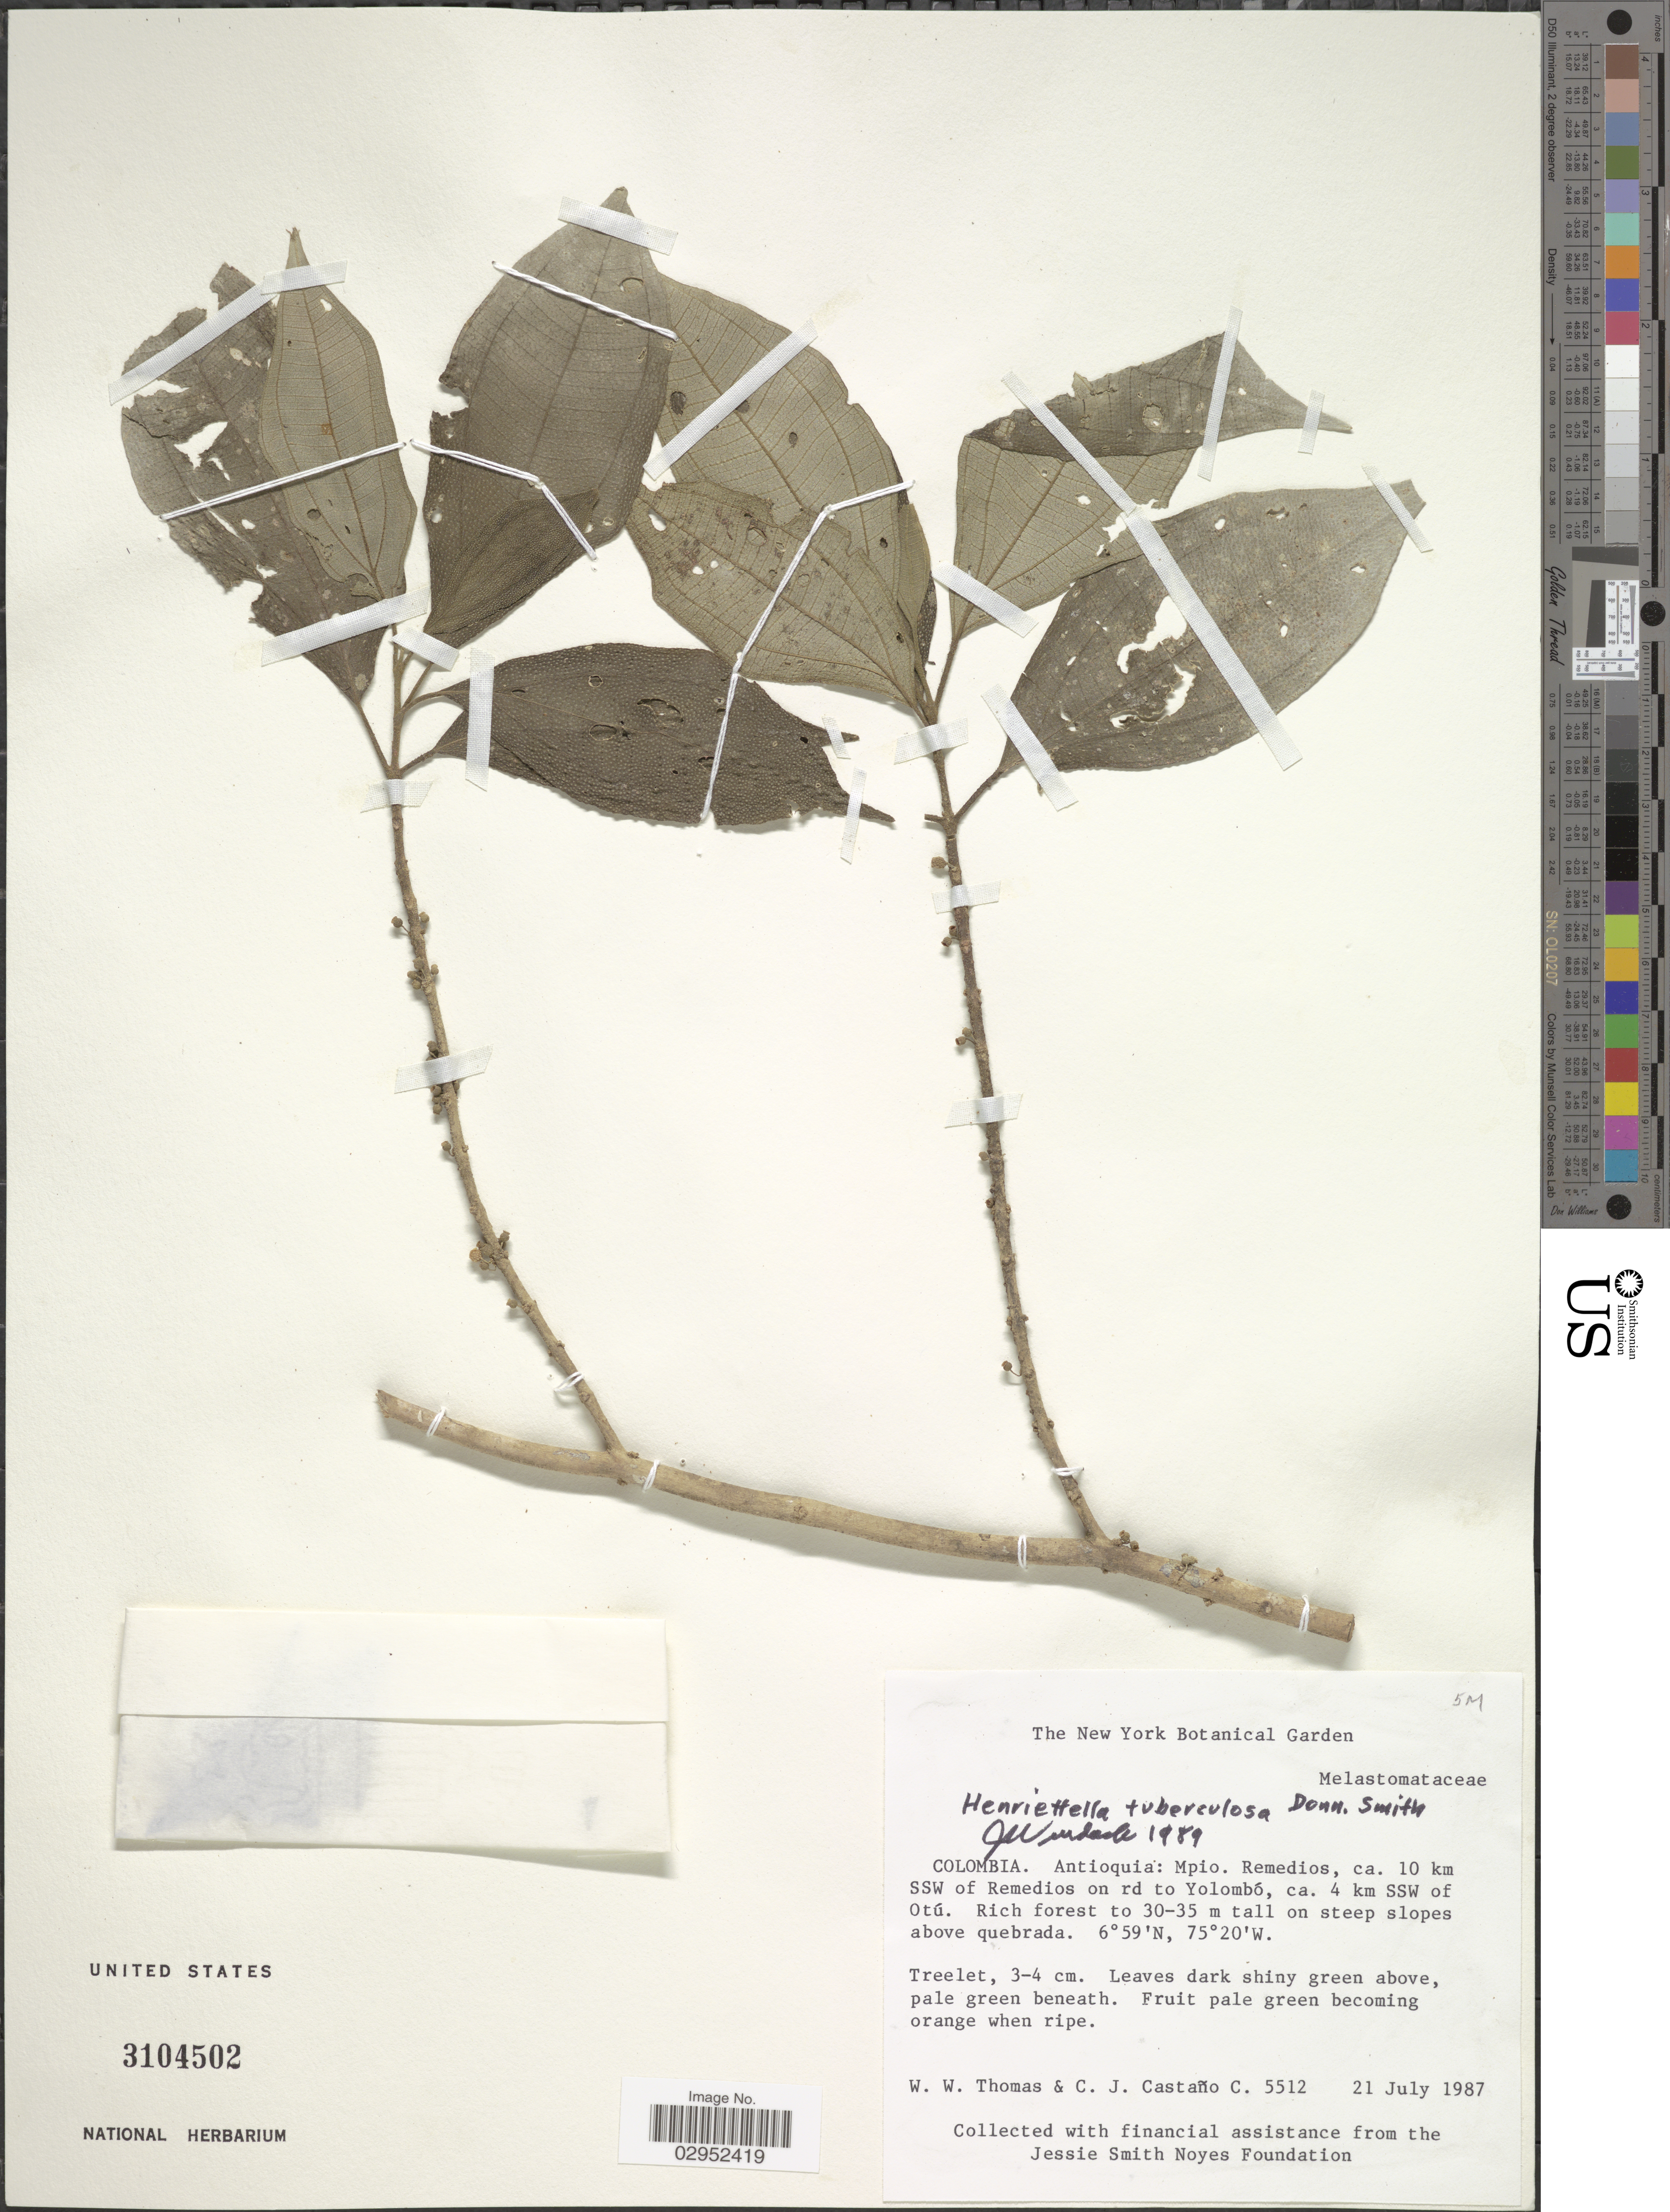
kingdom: Plantae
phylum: Tracheophyta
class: Magnoliopsida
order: Myrtales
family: Melastomataceae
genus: Henriettea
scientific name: Henriettea tuberculosa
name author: (Donn. Sm.) L.O. Williams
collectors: W. Thomas & C. Castaño C.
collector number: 5512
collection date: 1987-07-21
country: Colombia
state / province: Antioquia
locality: Mpio. Remedios, ca. 10 km SSW of Remedios on rd to Yolombó, ca. 4 km SSW of Otú.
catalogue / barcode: US 3104502